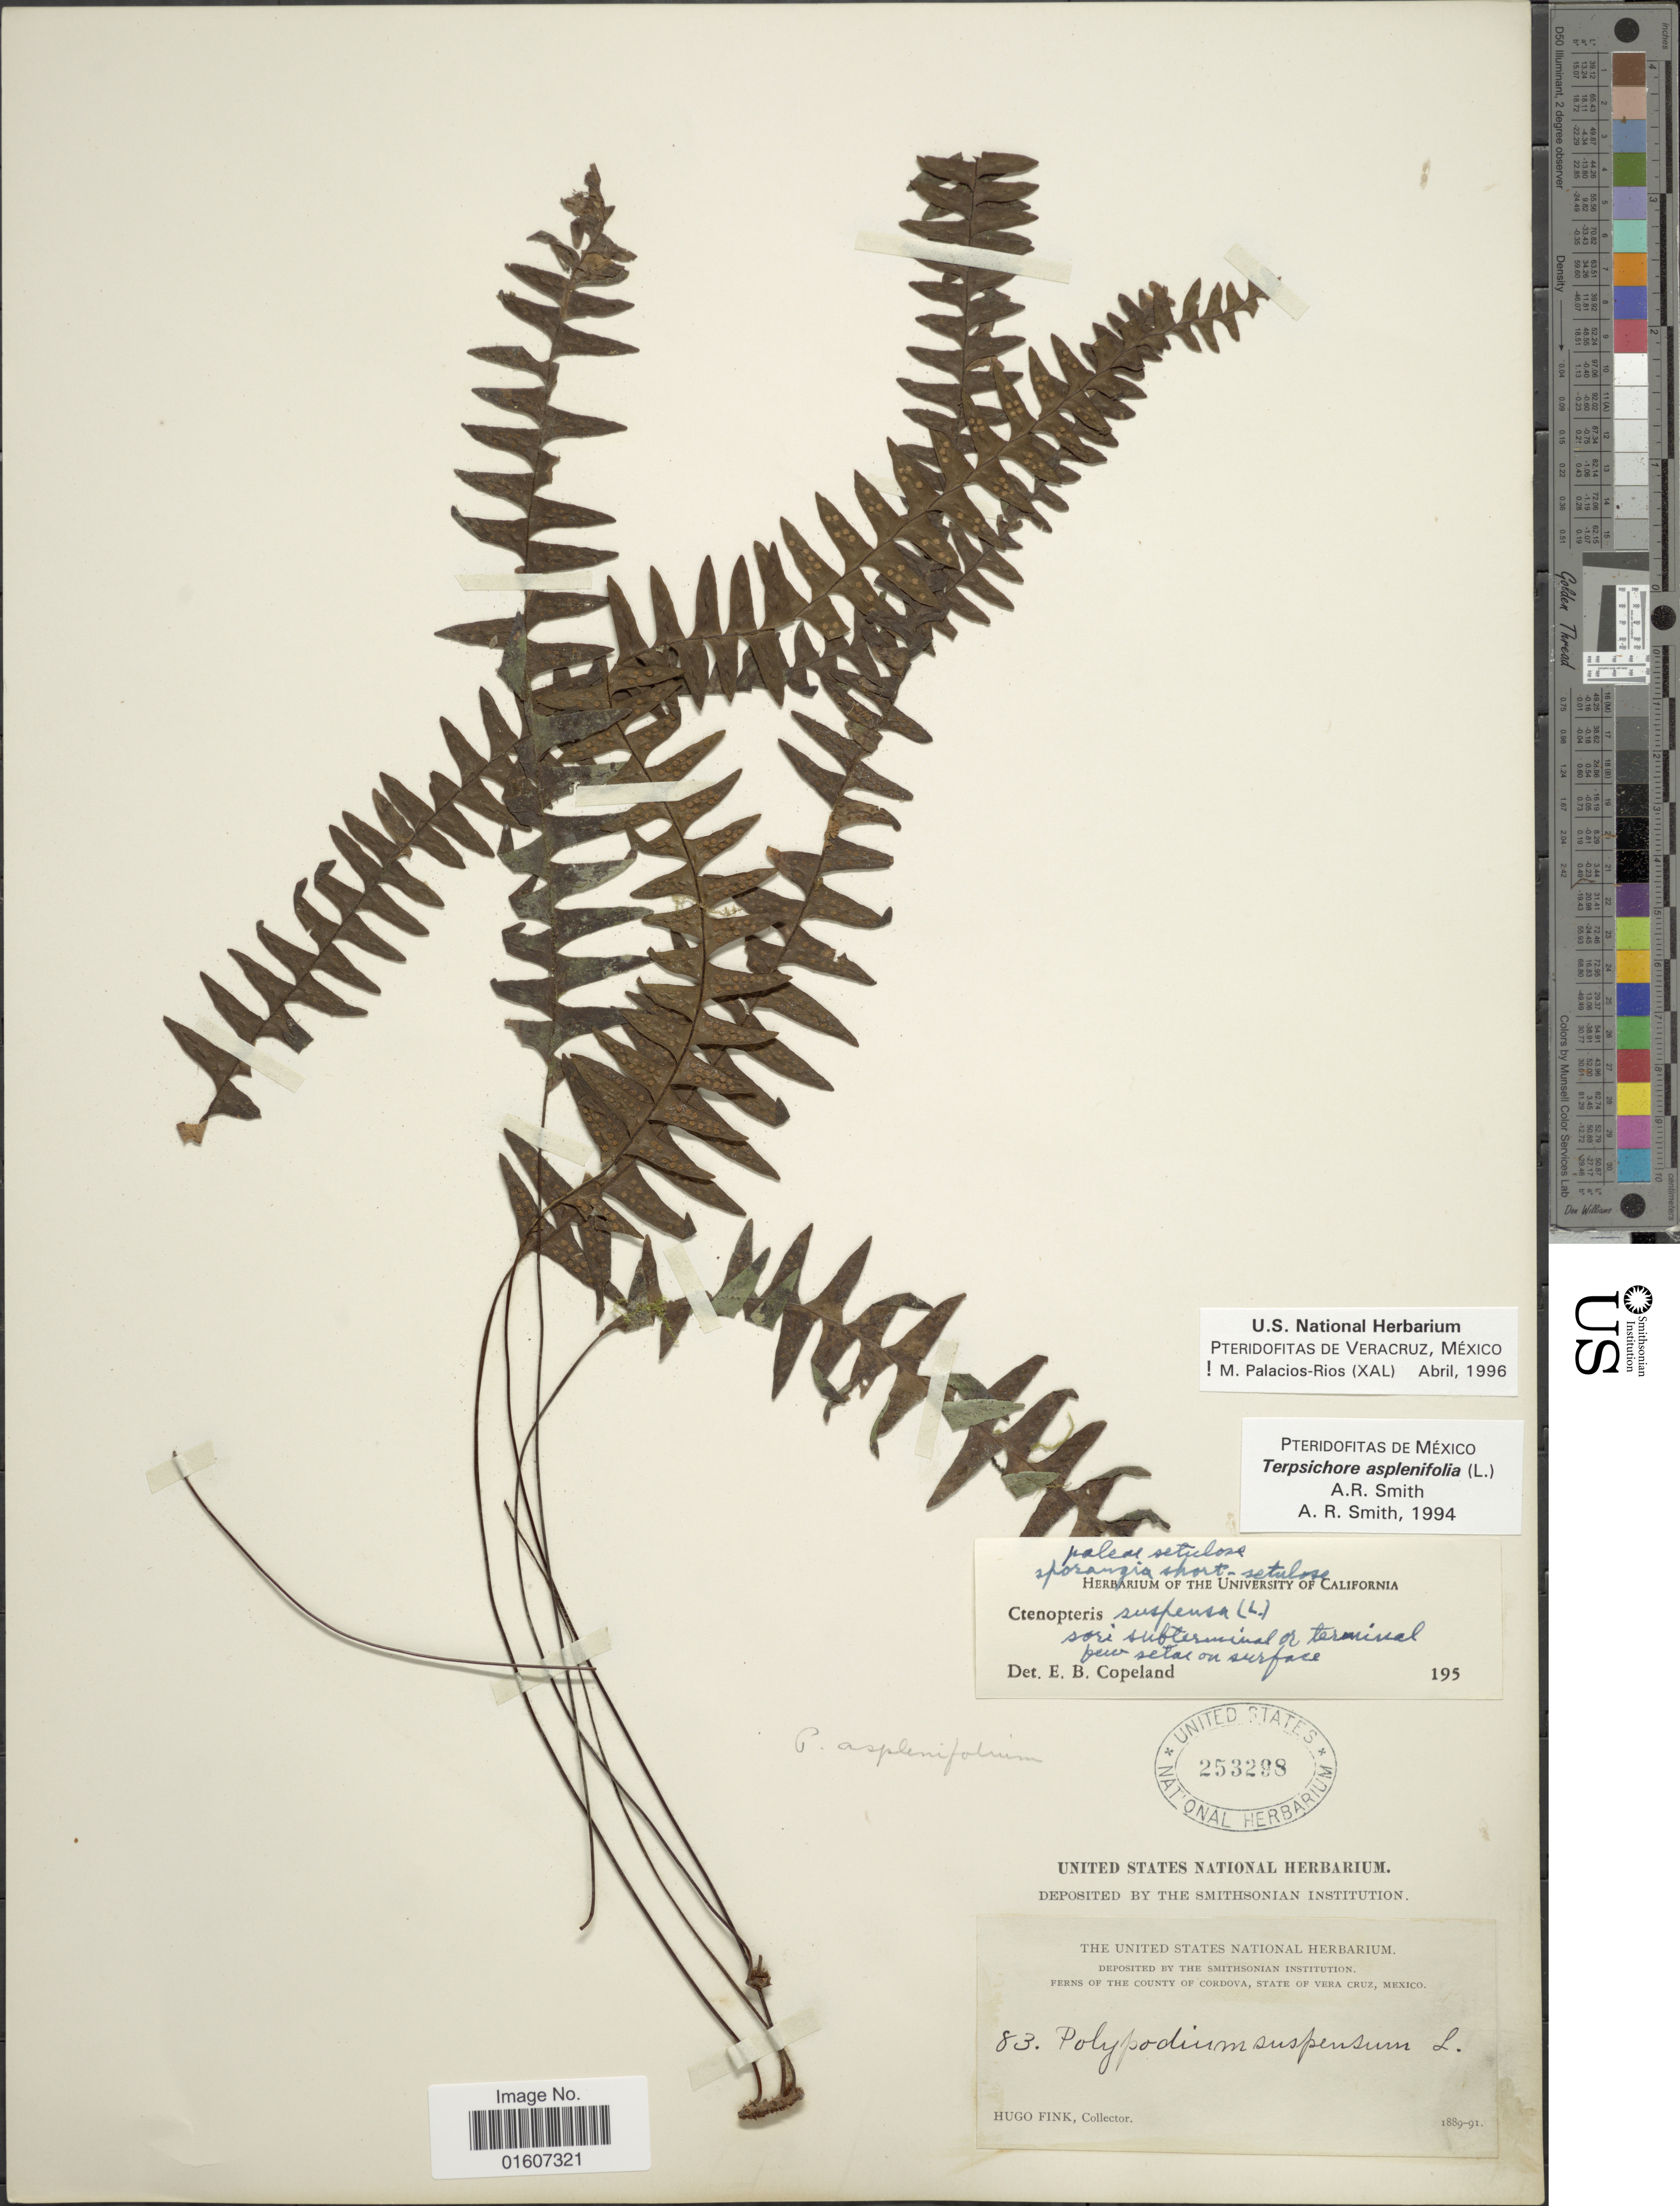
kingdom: Plantae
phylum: Tracheophyta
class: Polypodiopsida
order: Polypodiales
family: Polypodiaceae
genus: Terpsichore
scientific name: Terpsichore asplenifolia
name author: (L.) A.R. Sm.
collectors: H. Fink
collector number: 83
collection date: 1889/1891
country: Mexico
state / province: Veracruz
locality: Ferns of the County of Cordova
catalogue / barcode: US 253298